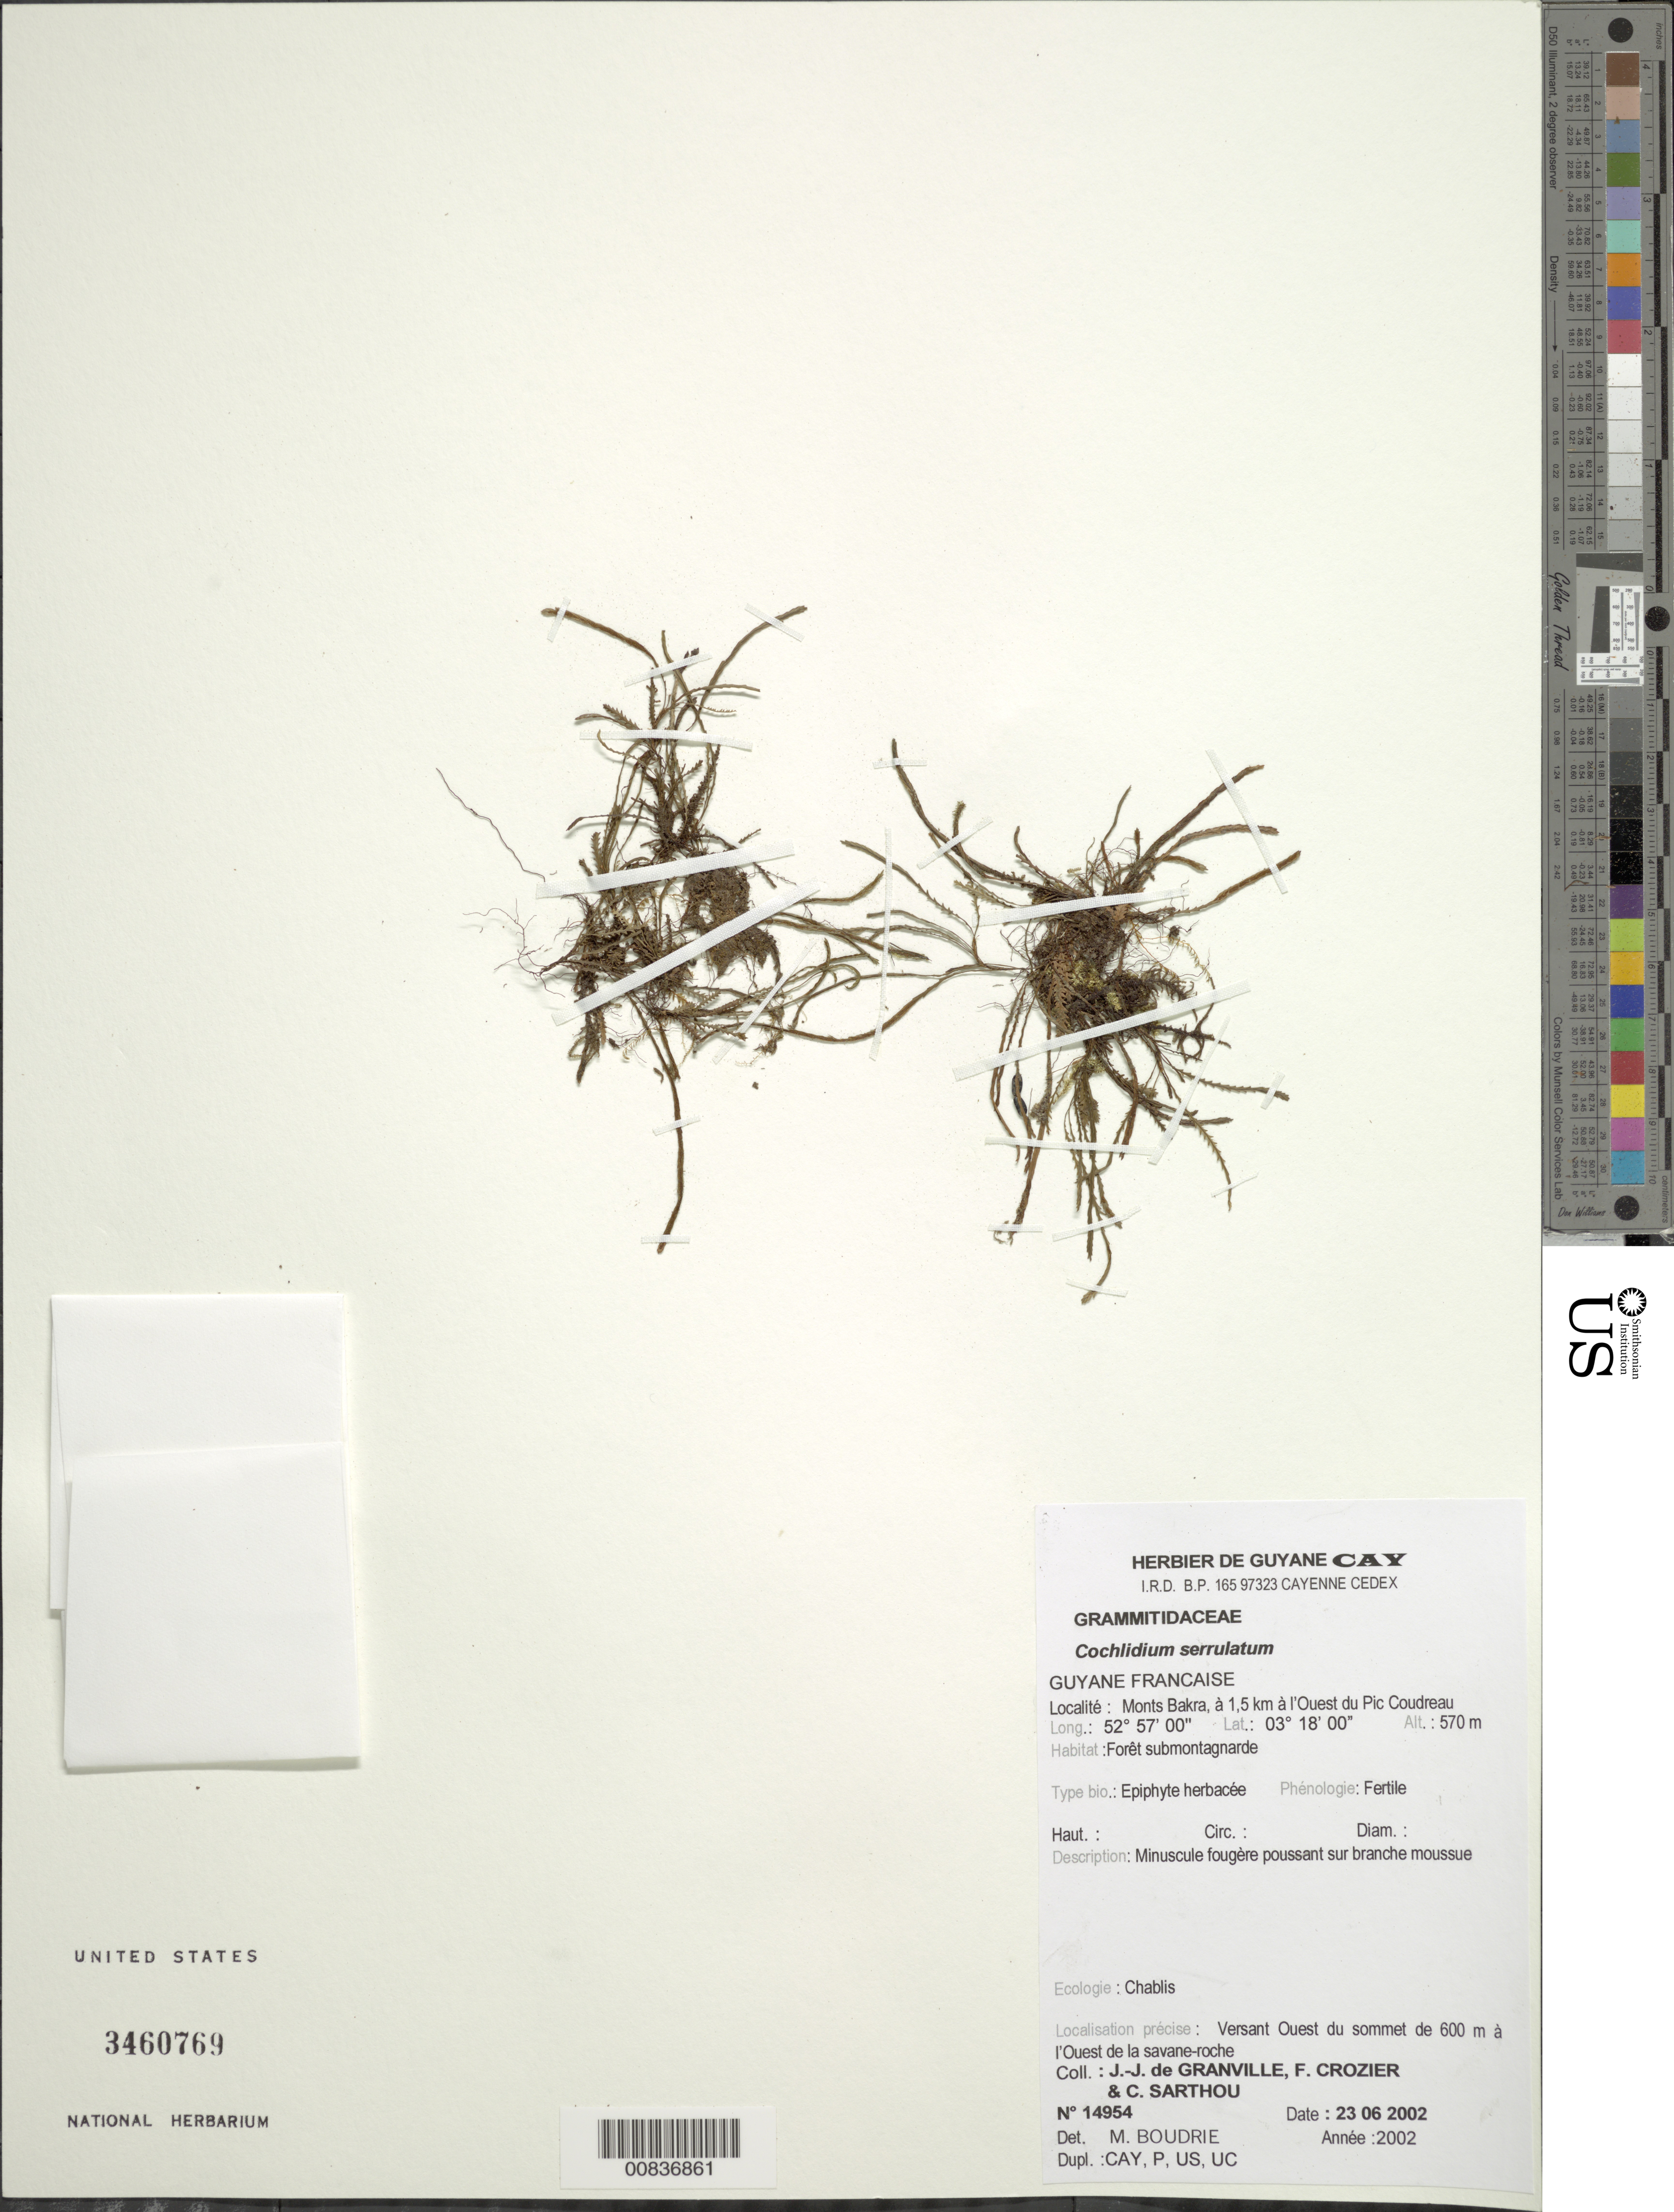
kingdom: Plantae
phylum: Tracheophyta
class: Polypodiopsida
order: Polypodiales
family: Polypodiaceae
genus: Cochlidium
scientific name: Cochlidium serrulatum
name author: (Sw.) L.E. Bishop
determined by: Boudrie, M.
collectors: J.-J. de Granville, F. Crozier & C. Sarthou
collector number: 14954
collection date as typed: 23-Jun-02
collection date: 2002-06-23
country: French Guiana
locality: Monts Bakra, 1.5 km a l'Ouest du Pic Coudreau, versant Ouest du sommet de 600 m à l'Ouest de la savane-roche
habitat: Forêt submontagnarde. Chablis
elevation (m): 570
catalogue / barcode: US 3460769